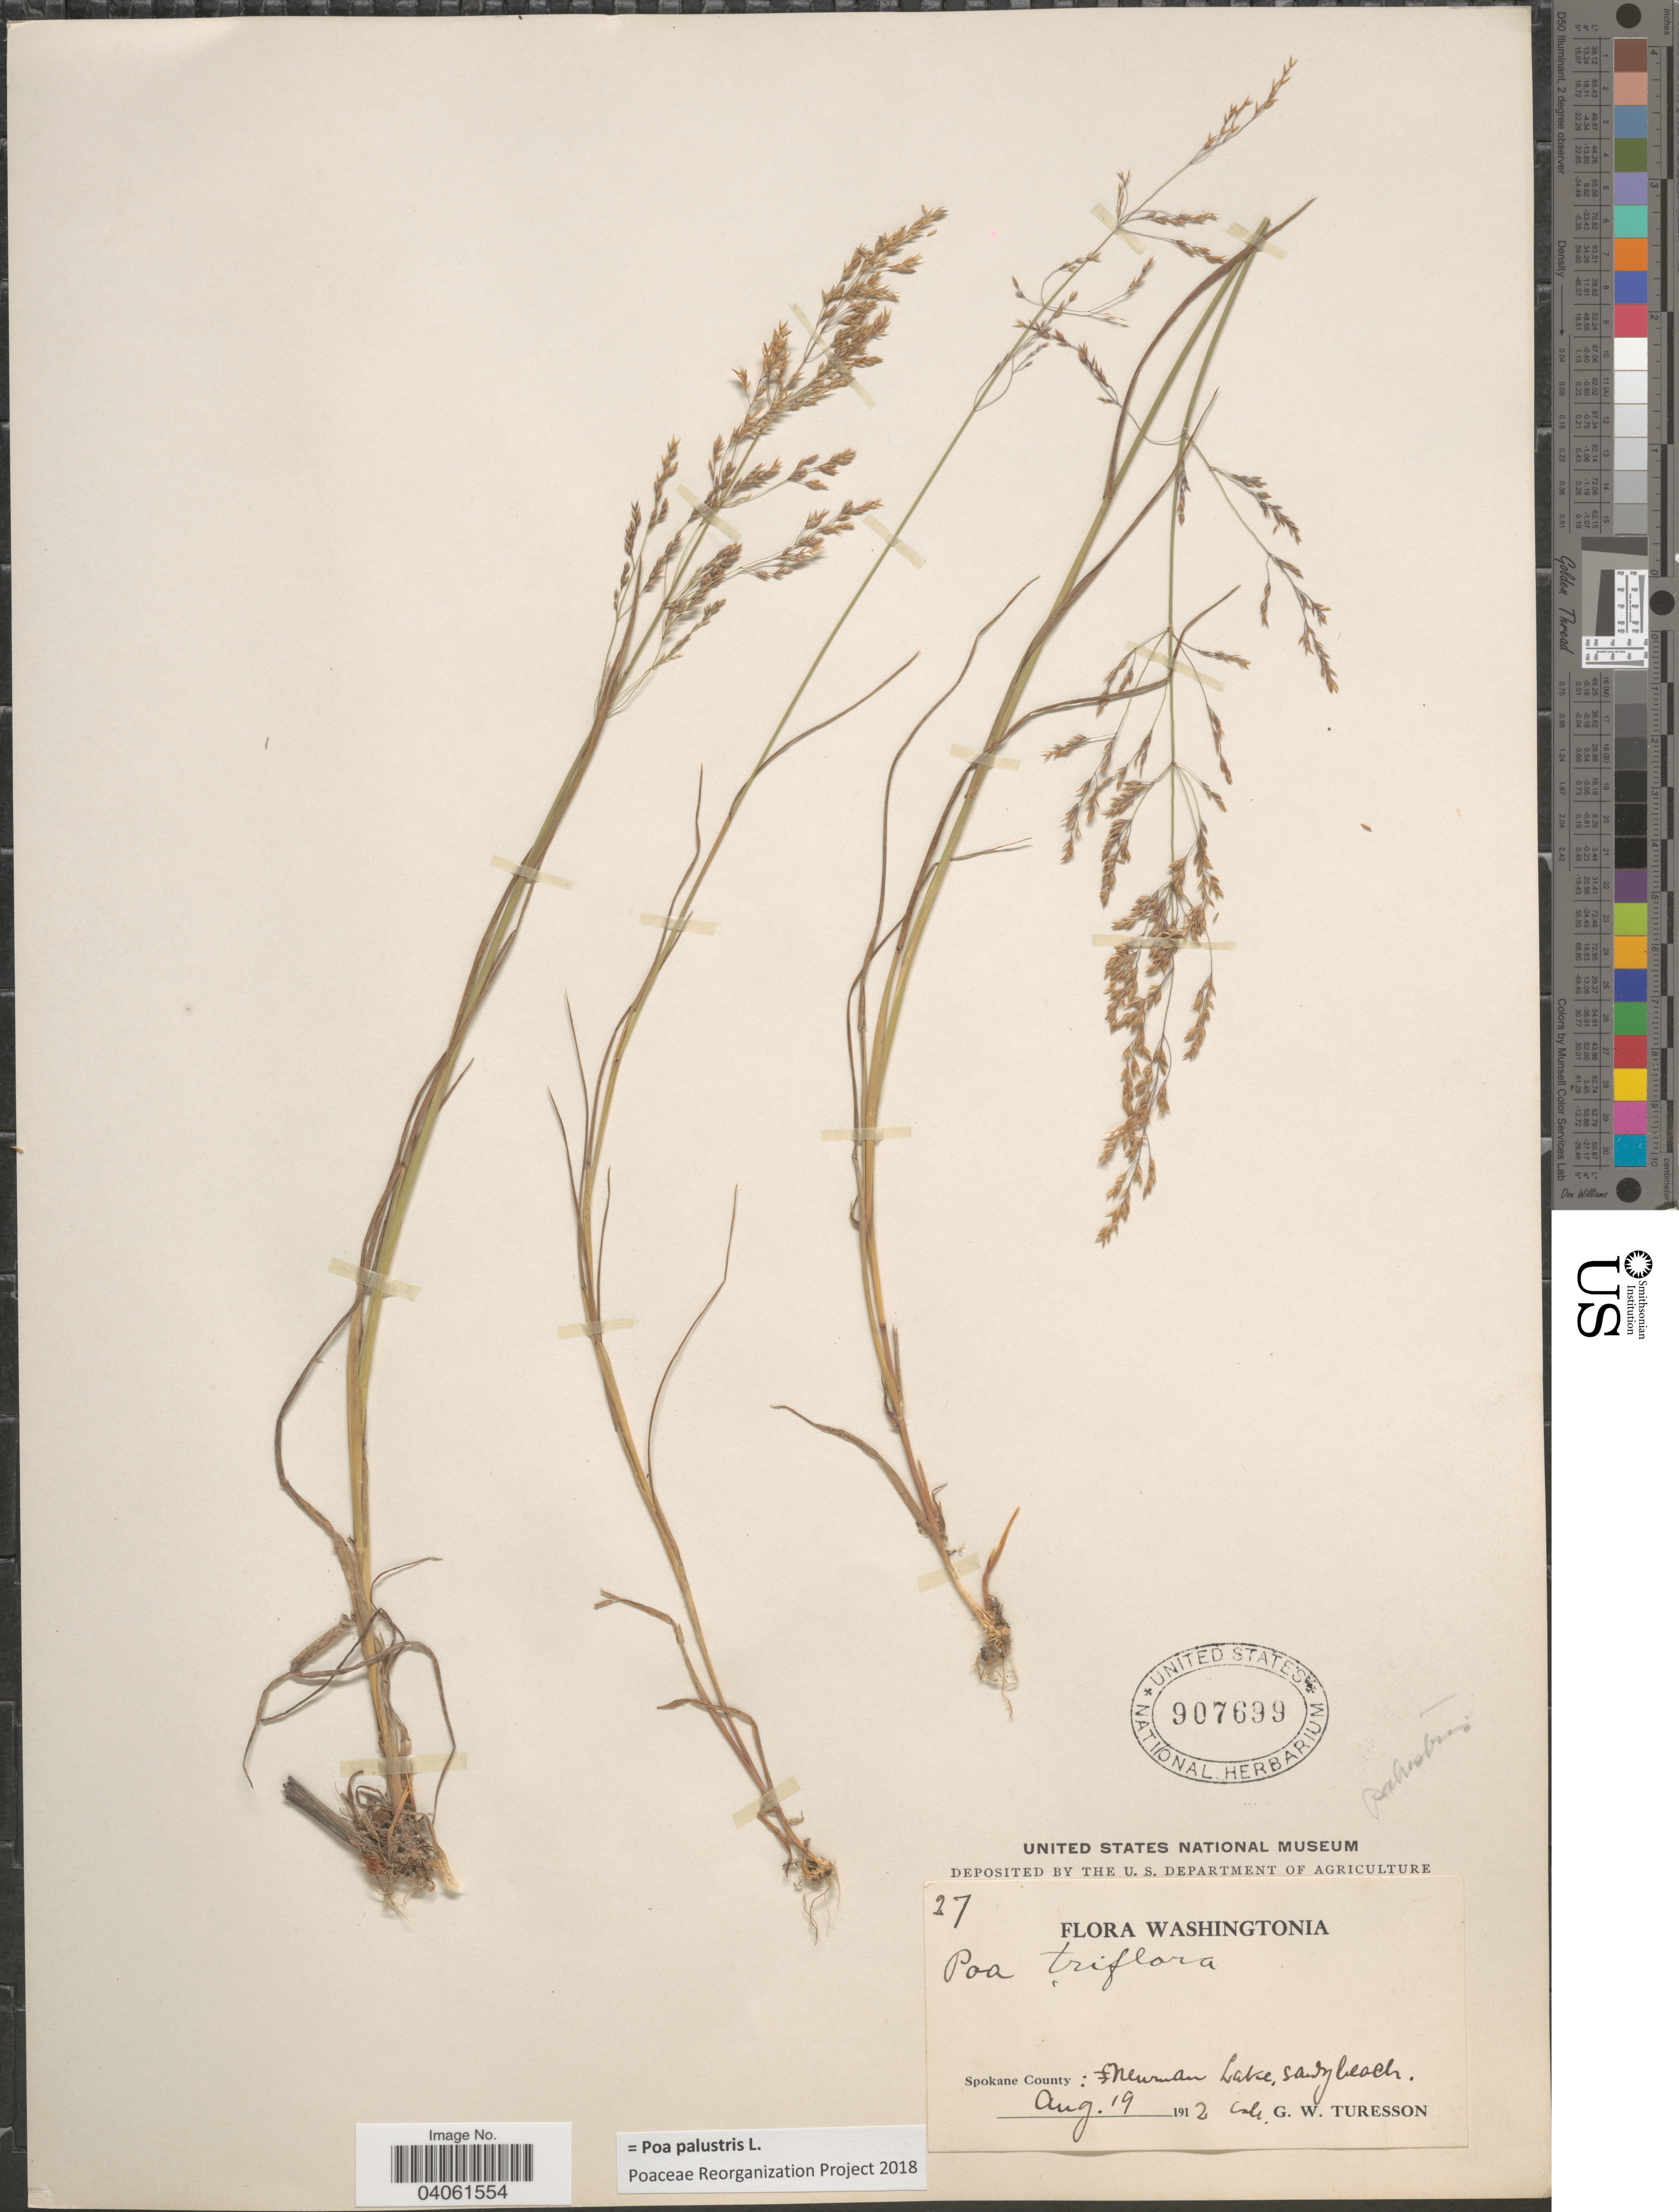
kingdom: Plantae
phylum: Tracheophyta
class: Liliopsida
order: Poales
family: Poaceae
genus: Poa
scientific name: Poa palustris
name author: L.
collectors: G. Turesson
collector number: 27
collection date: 1912-08-19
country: United States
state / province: Washington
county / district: Spokane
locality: Washingtonia. Spokane County: Newman Lake, sandy beach.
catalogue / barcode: US 907699